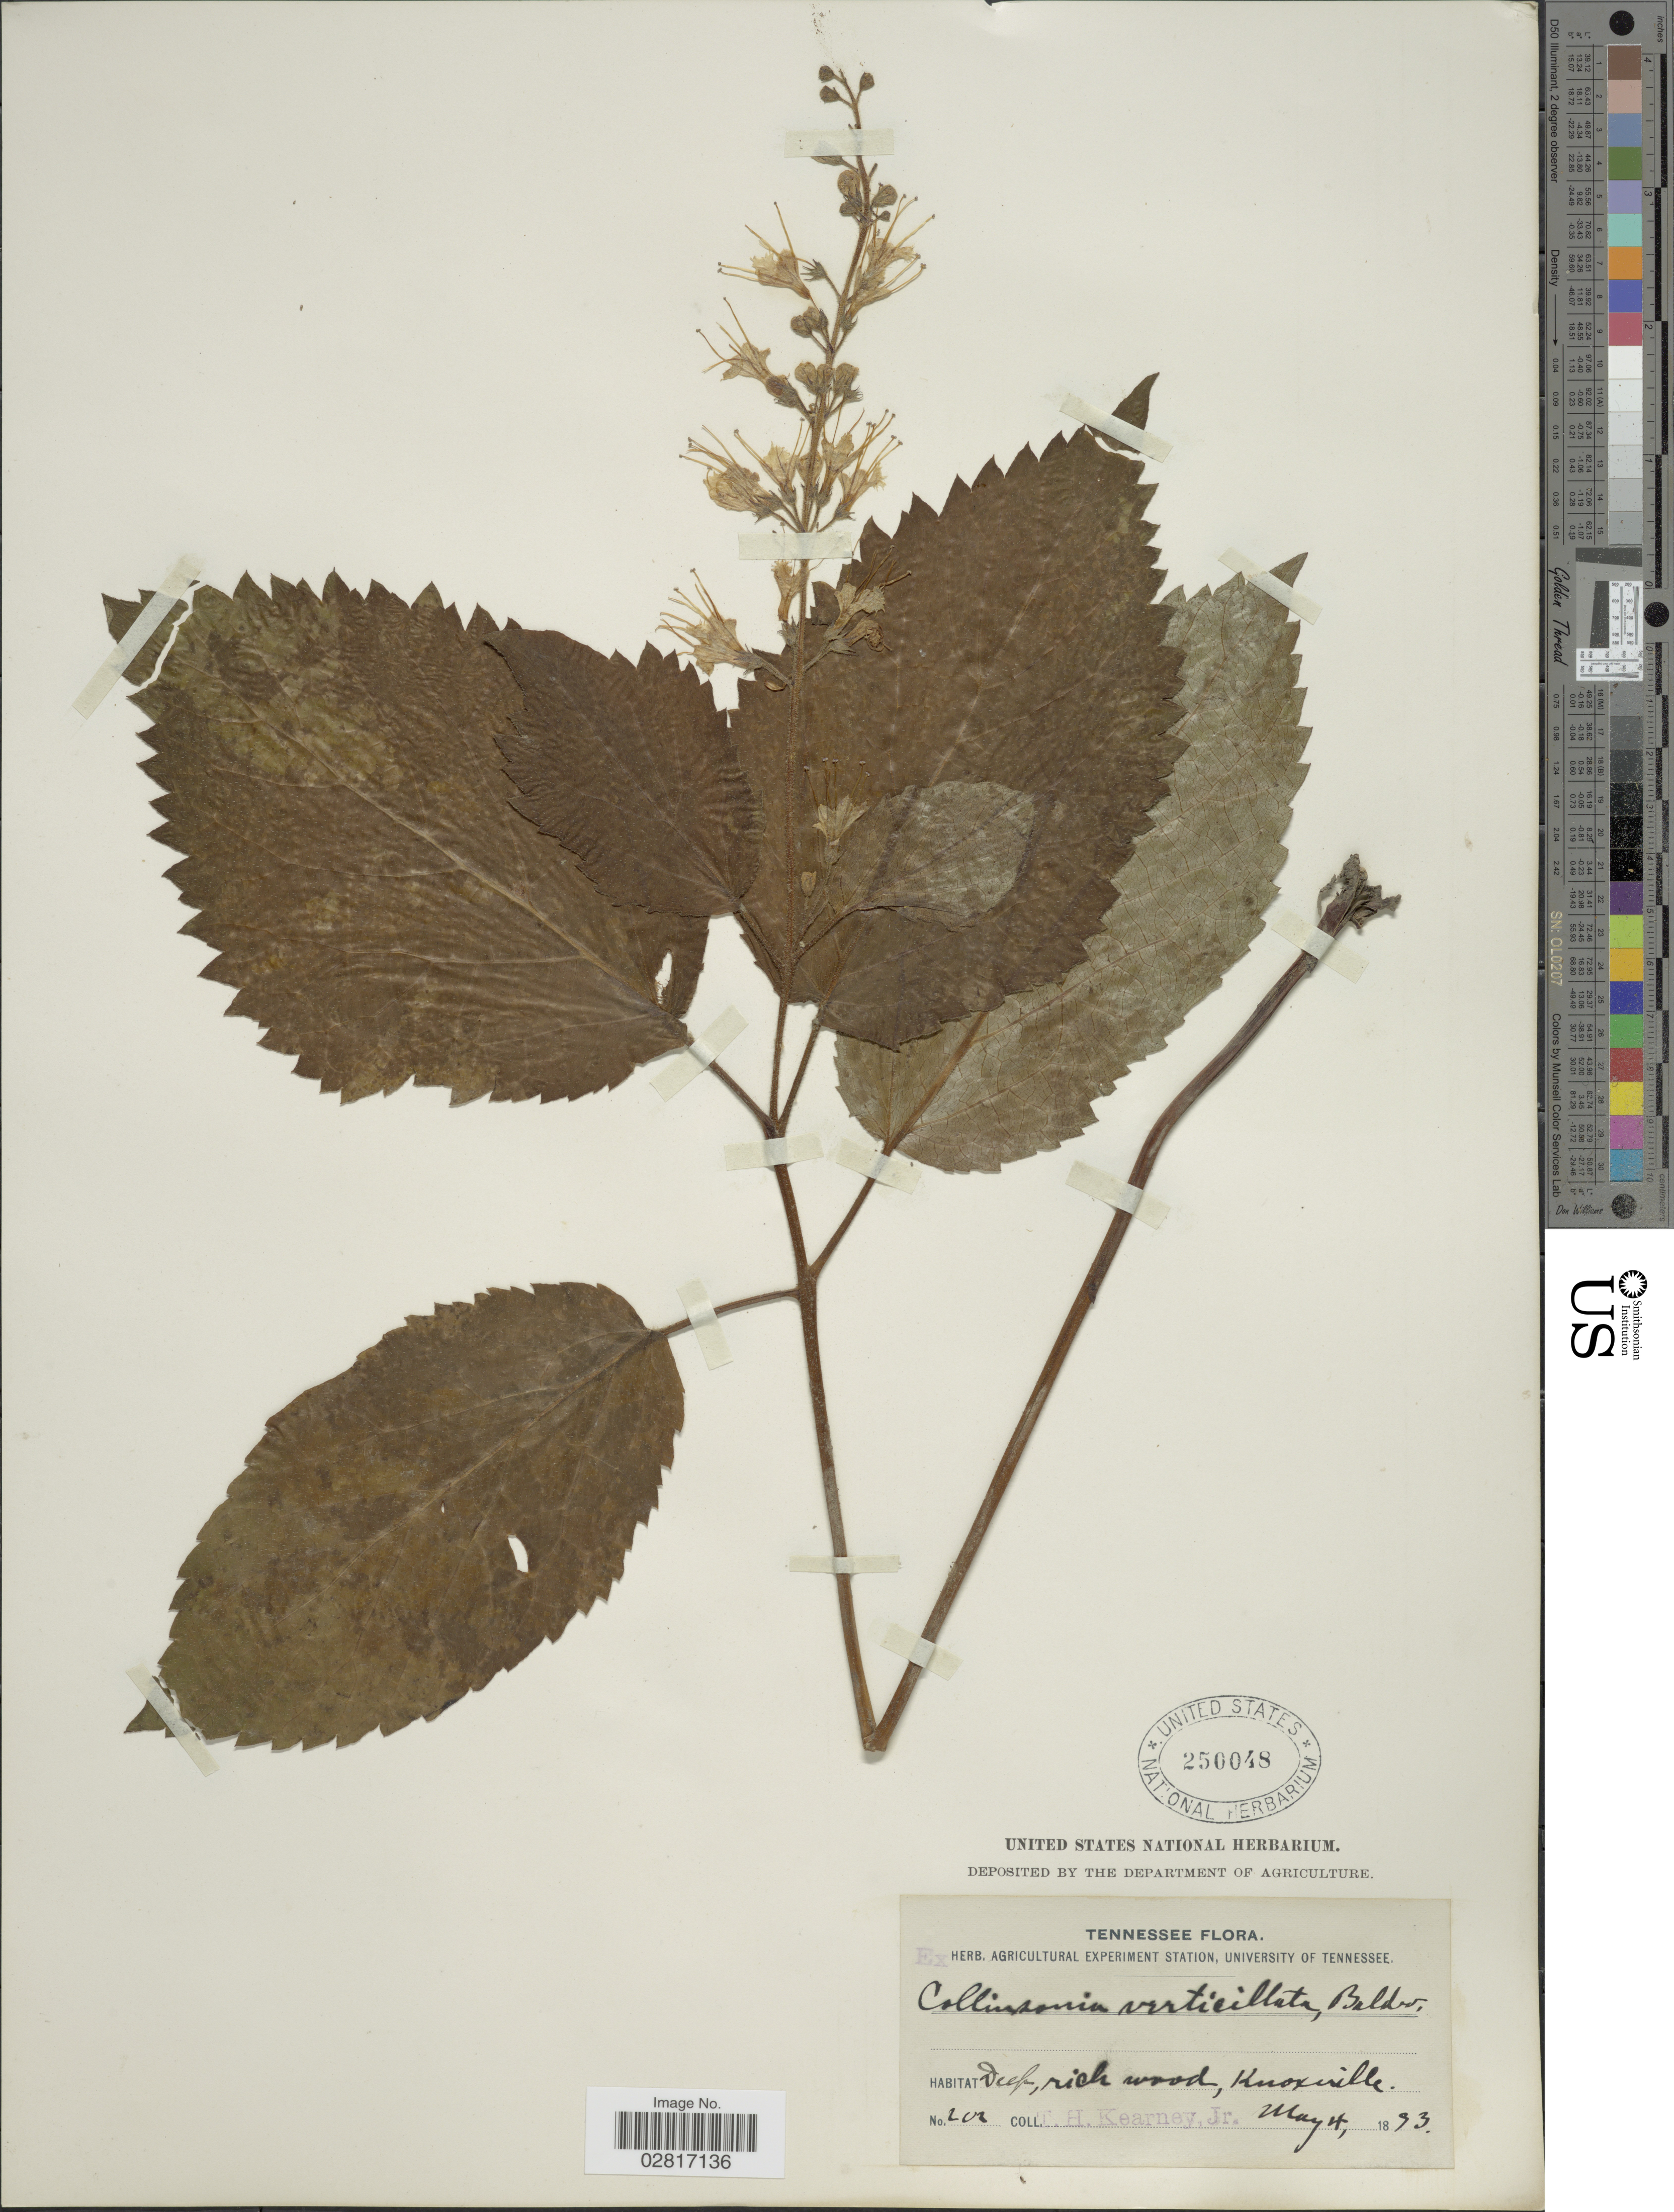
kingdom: Plantae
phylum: Tracheophyta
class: Magnoliopsida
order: Lamiales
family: Lamiaceae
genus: Collinsonia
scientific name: Collinsonia verticillata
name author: Baldwin ex Elliott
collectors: T. H. Kearney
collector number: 202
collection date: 1893-05-04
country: United States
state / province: Tennessee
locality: Knoxville.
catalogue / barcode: US 250048